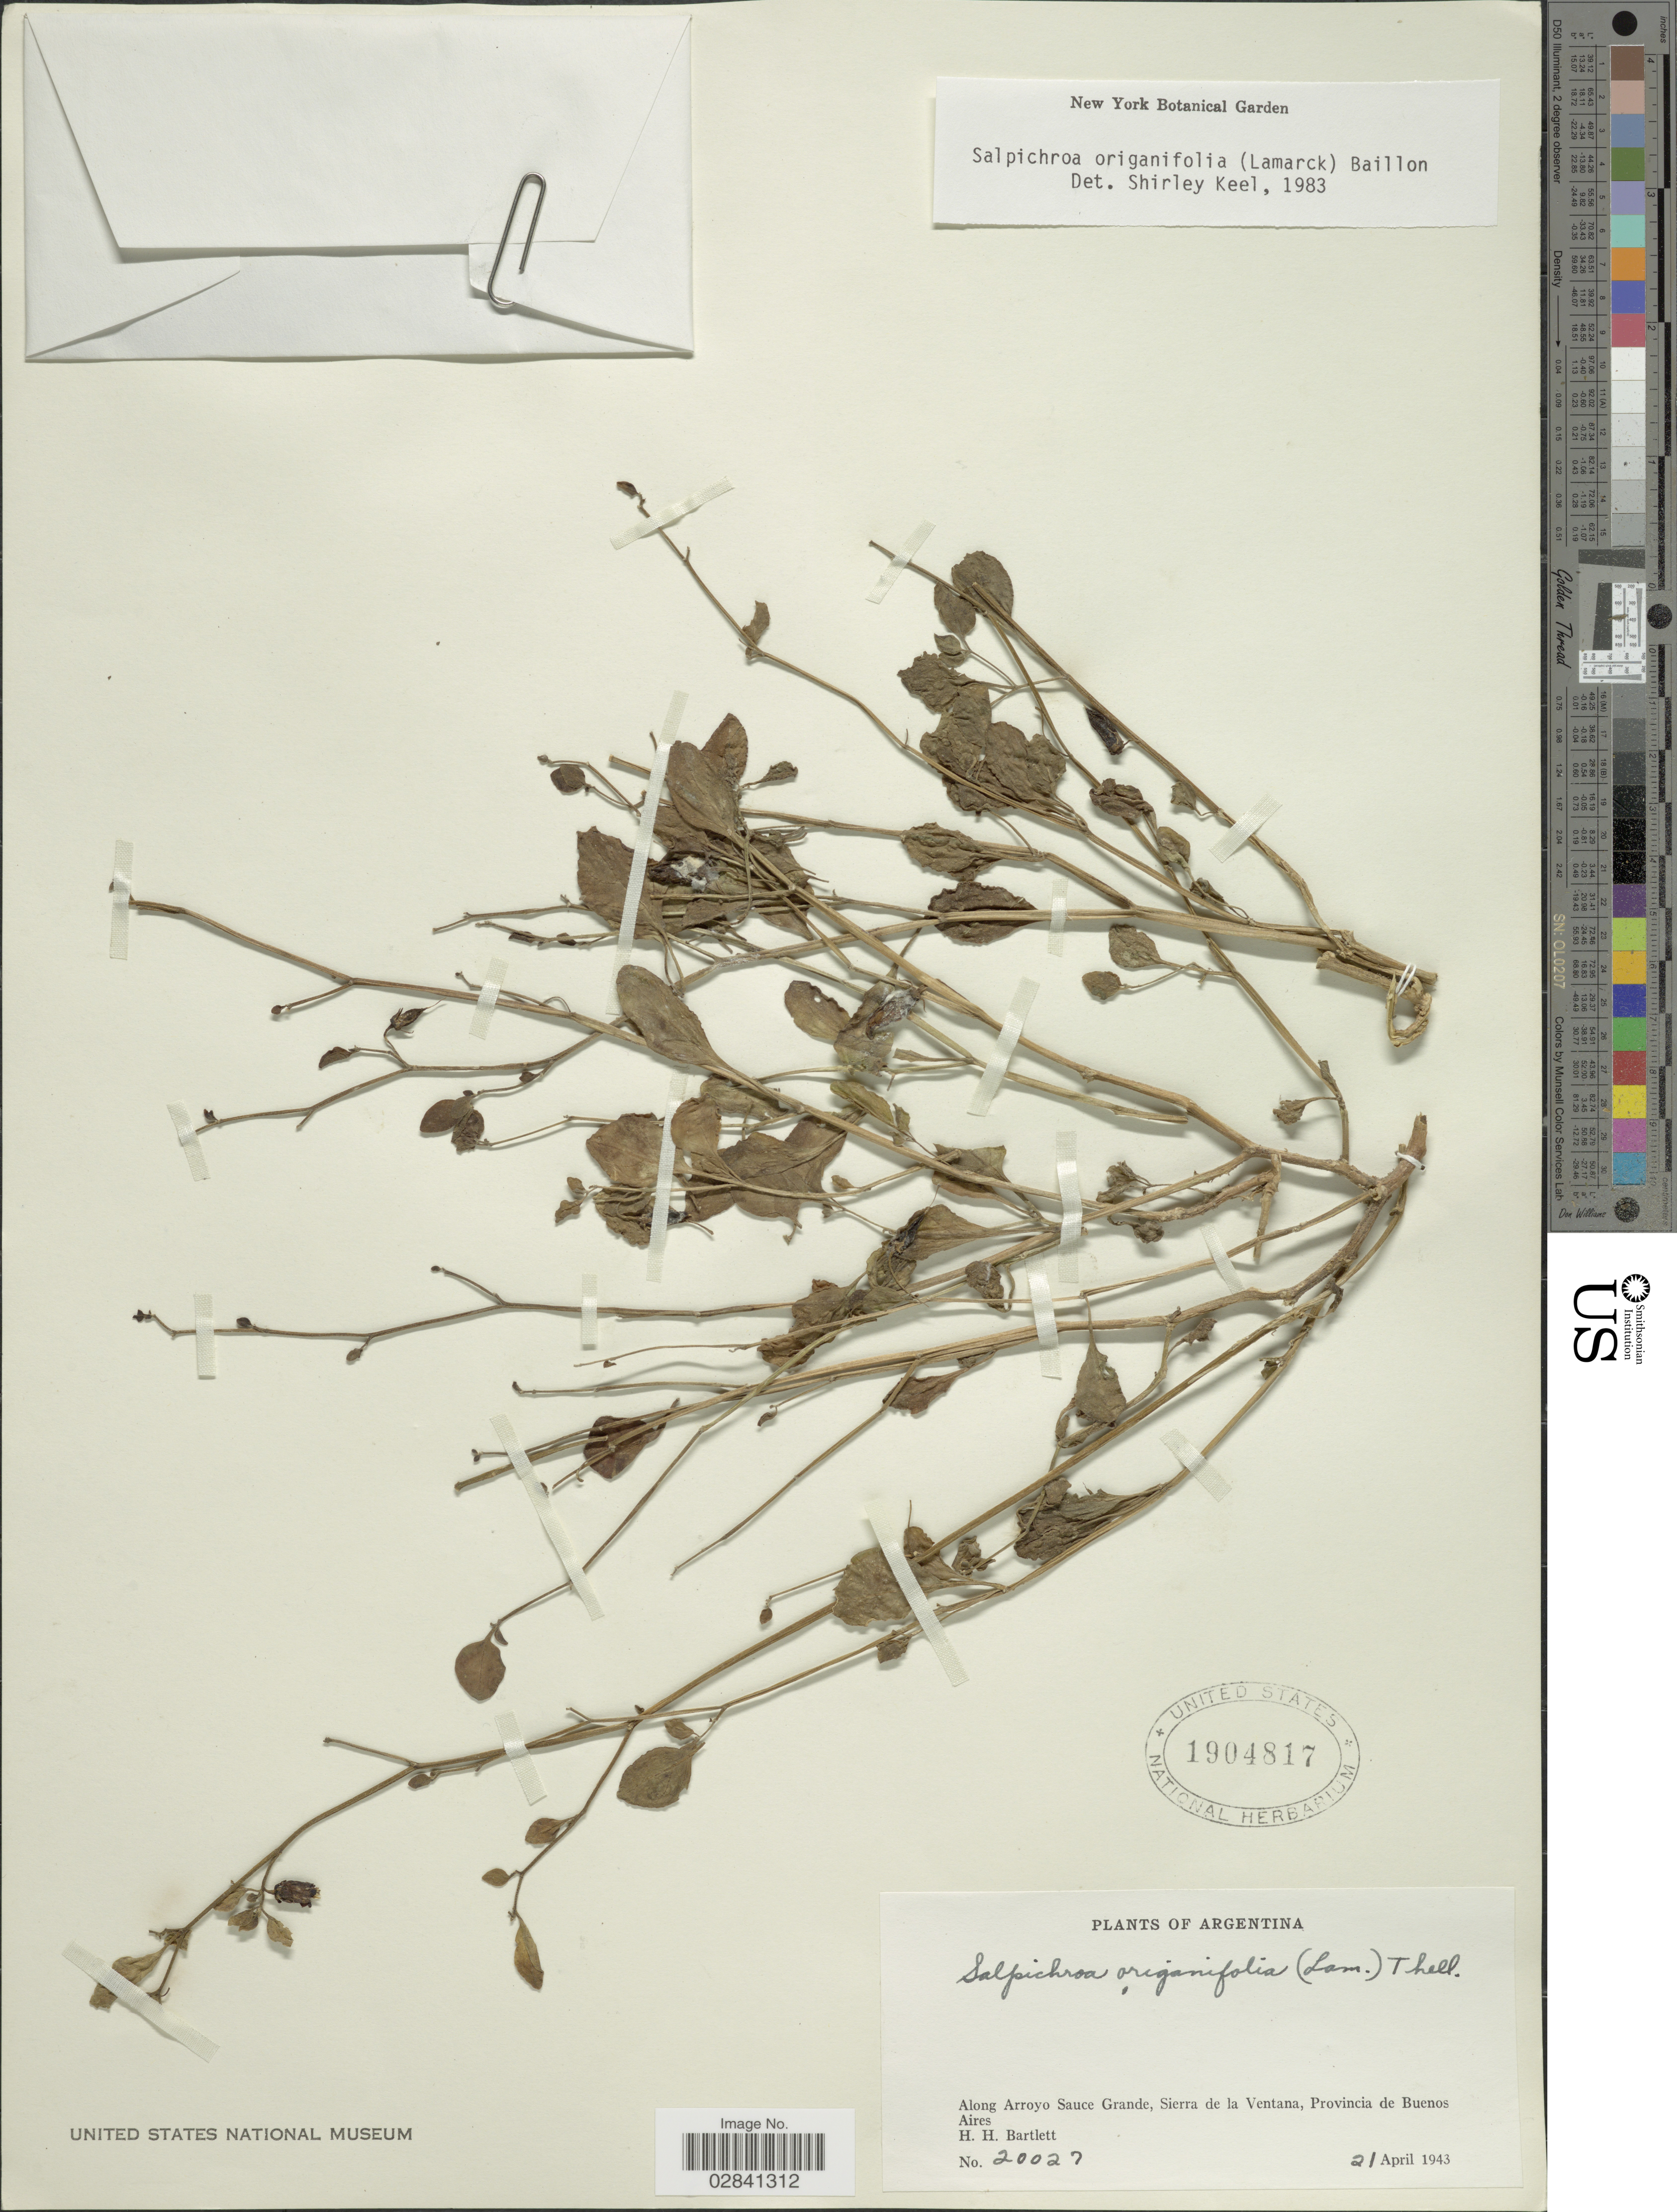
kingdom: Plantae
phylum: Tracheophyta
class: Magnoliopsida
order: Solanales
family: Solanaceae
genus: Salpichroa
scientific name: Salpichroa origanifolia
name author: (Lam.) Baill.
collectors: H. H. Bartlett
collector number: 20027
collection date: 1943-04-21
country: Argentina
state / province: Buenos Aires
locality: Along Arroyo Sauce Grande, Sierra de la Ventana.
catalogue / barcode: US 1904817